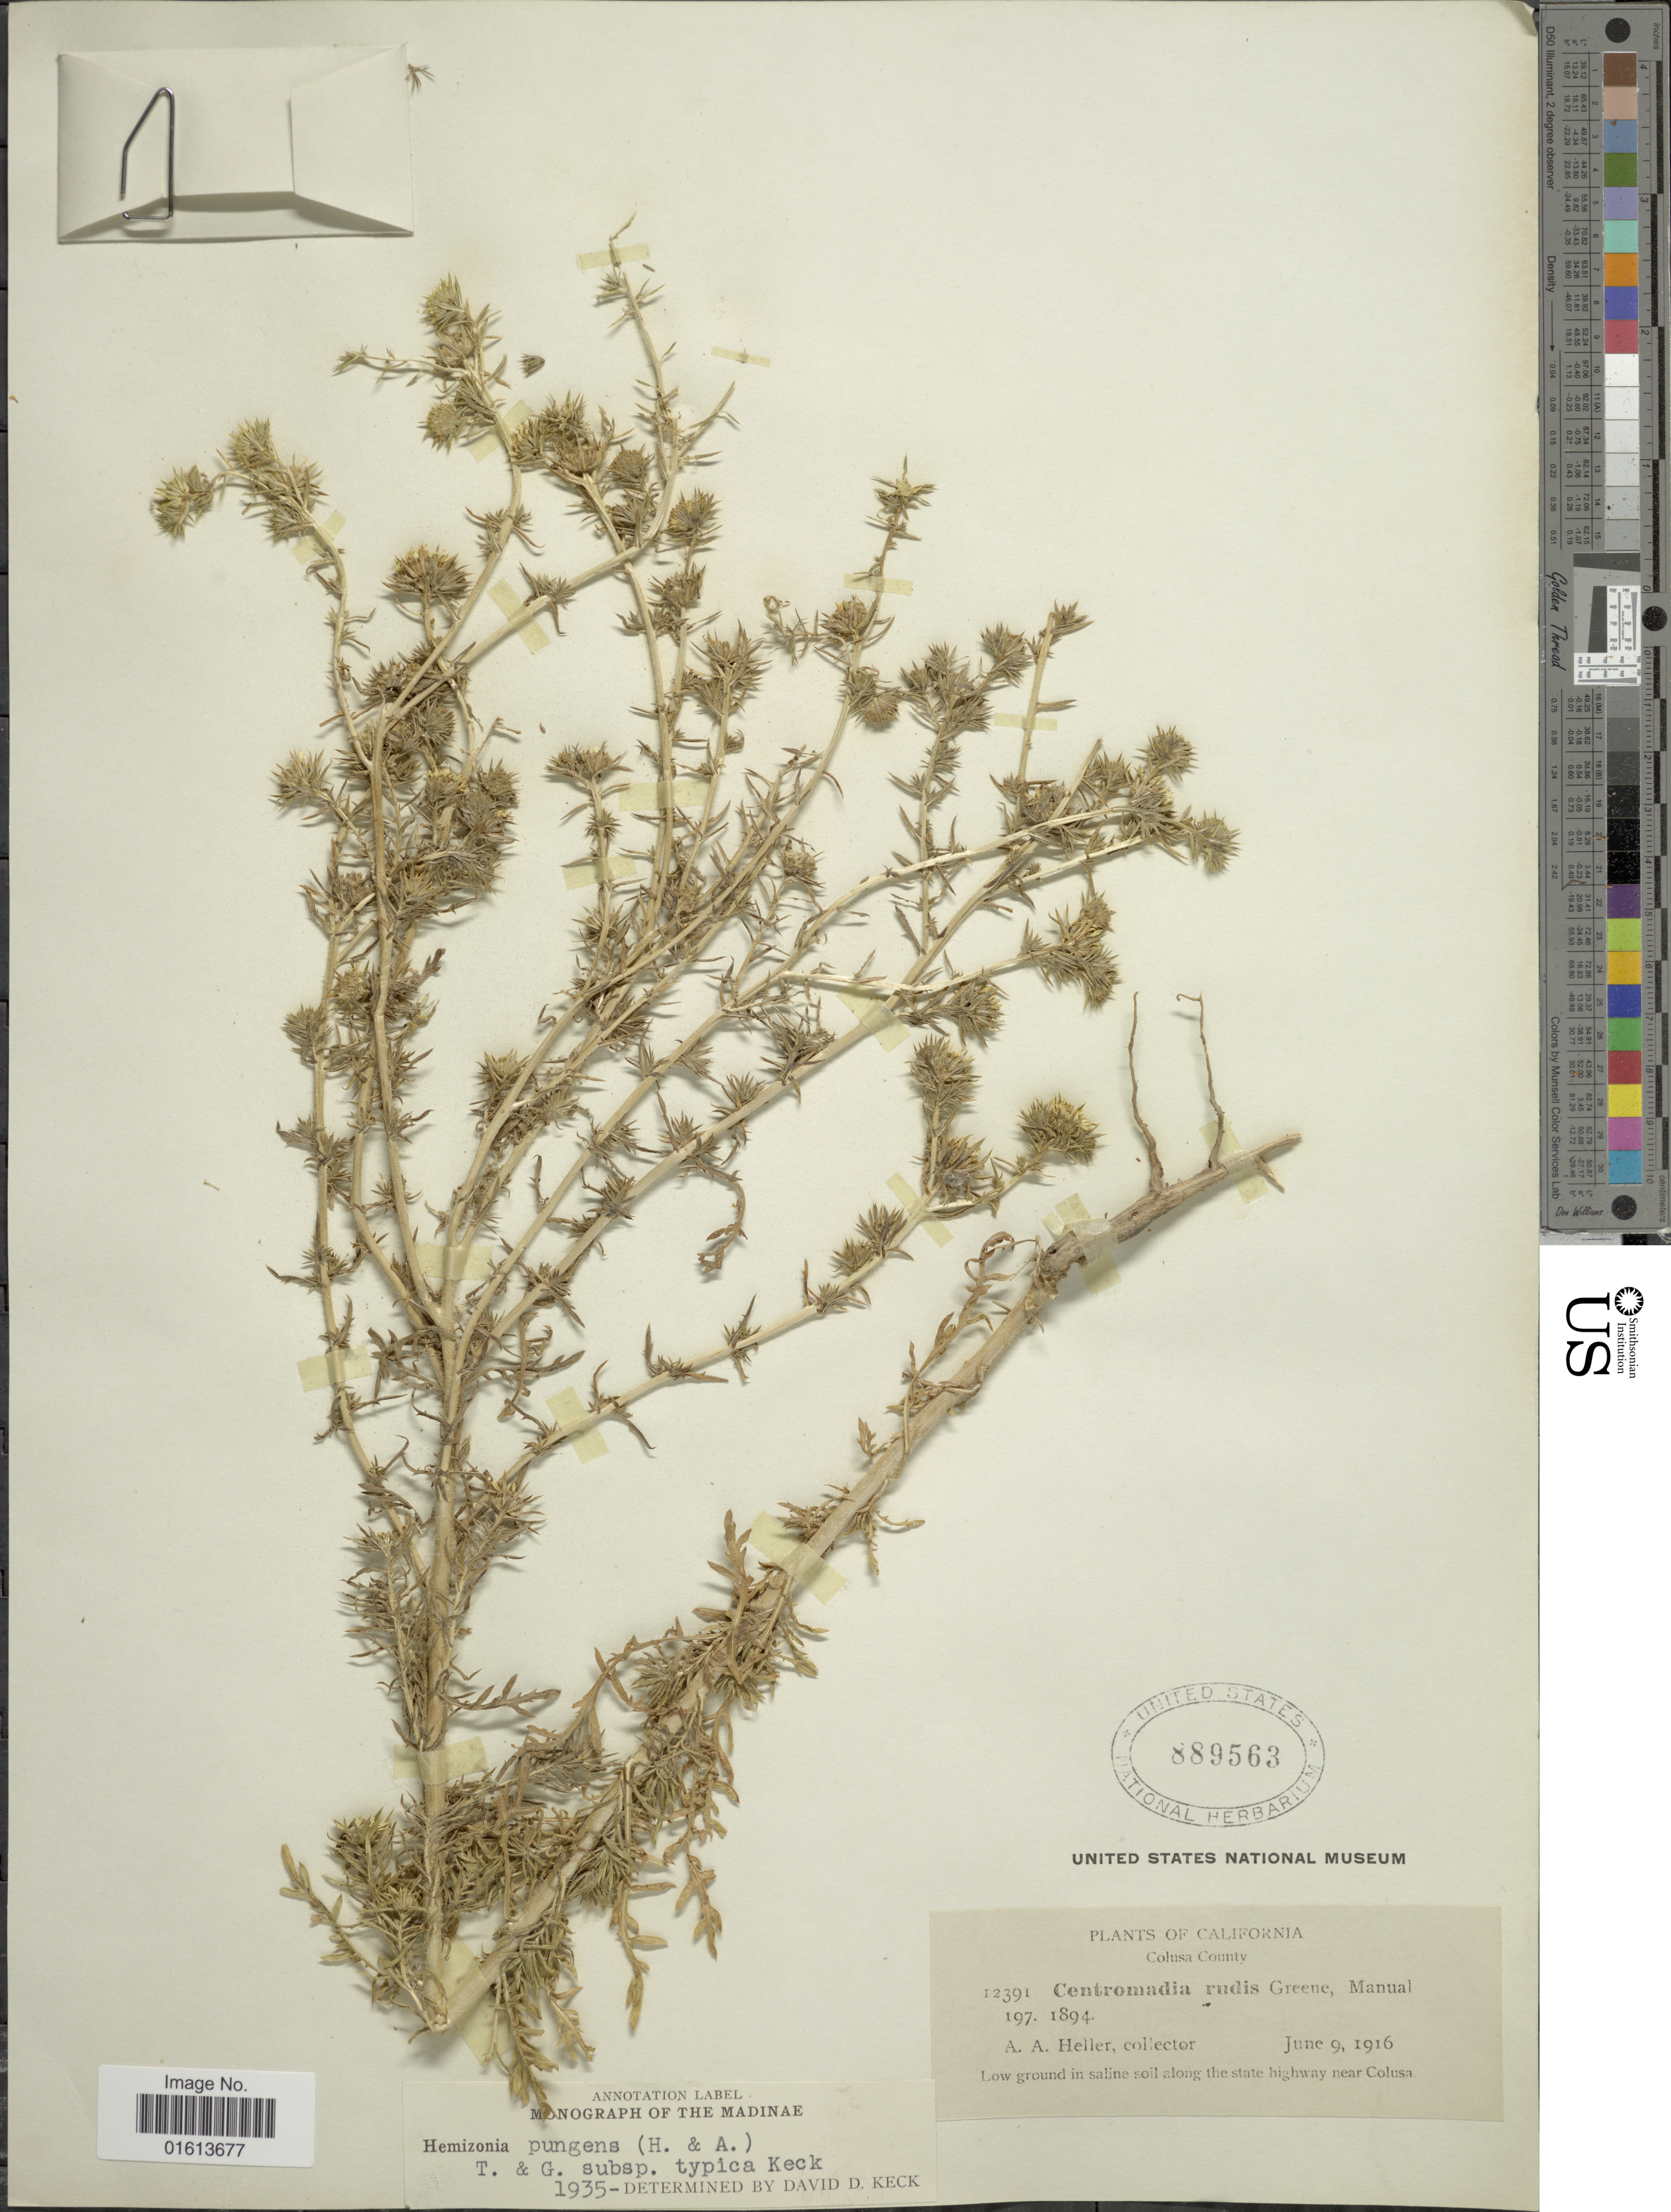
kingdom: Plantae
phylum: Tracheophyta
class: Magnoliopsida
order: Asterales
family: Asteraceae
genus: Centromadia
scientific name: Centromadia pungens subsp. pungens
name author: Hook. & Arn.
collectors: A. A. Heller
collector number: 12391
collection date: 1916-06-09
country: United States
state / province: California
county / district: Colusa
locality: California. Colusa County. Low ground in saline soil along the state highway near Colusa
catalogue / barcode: US 889563